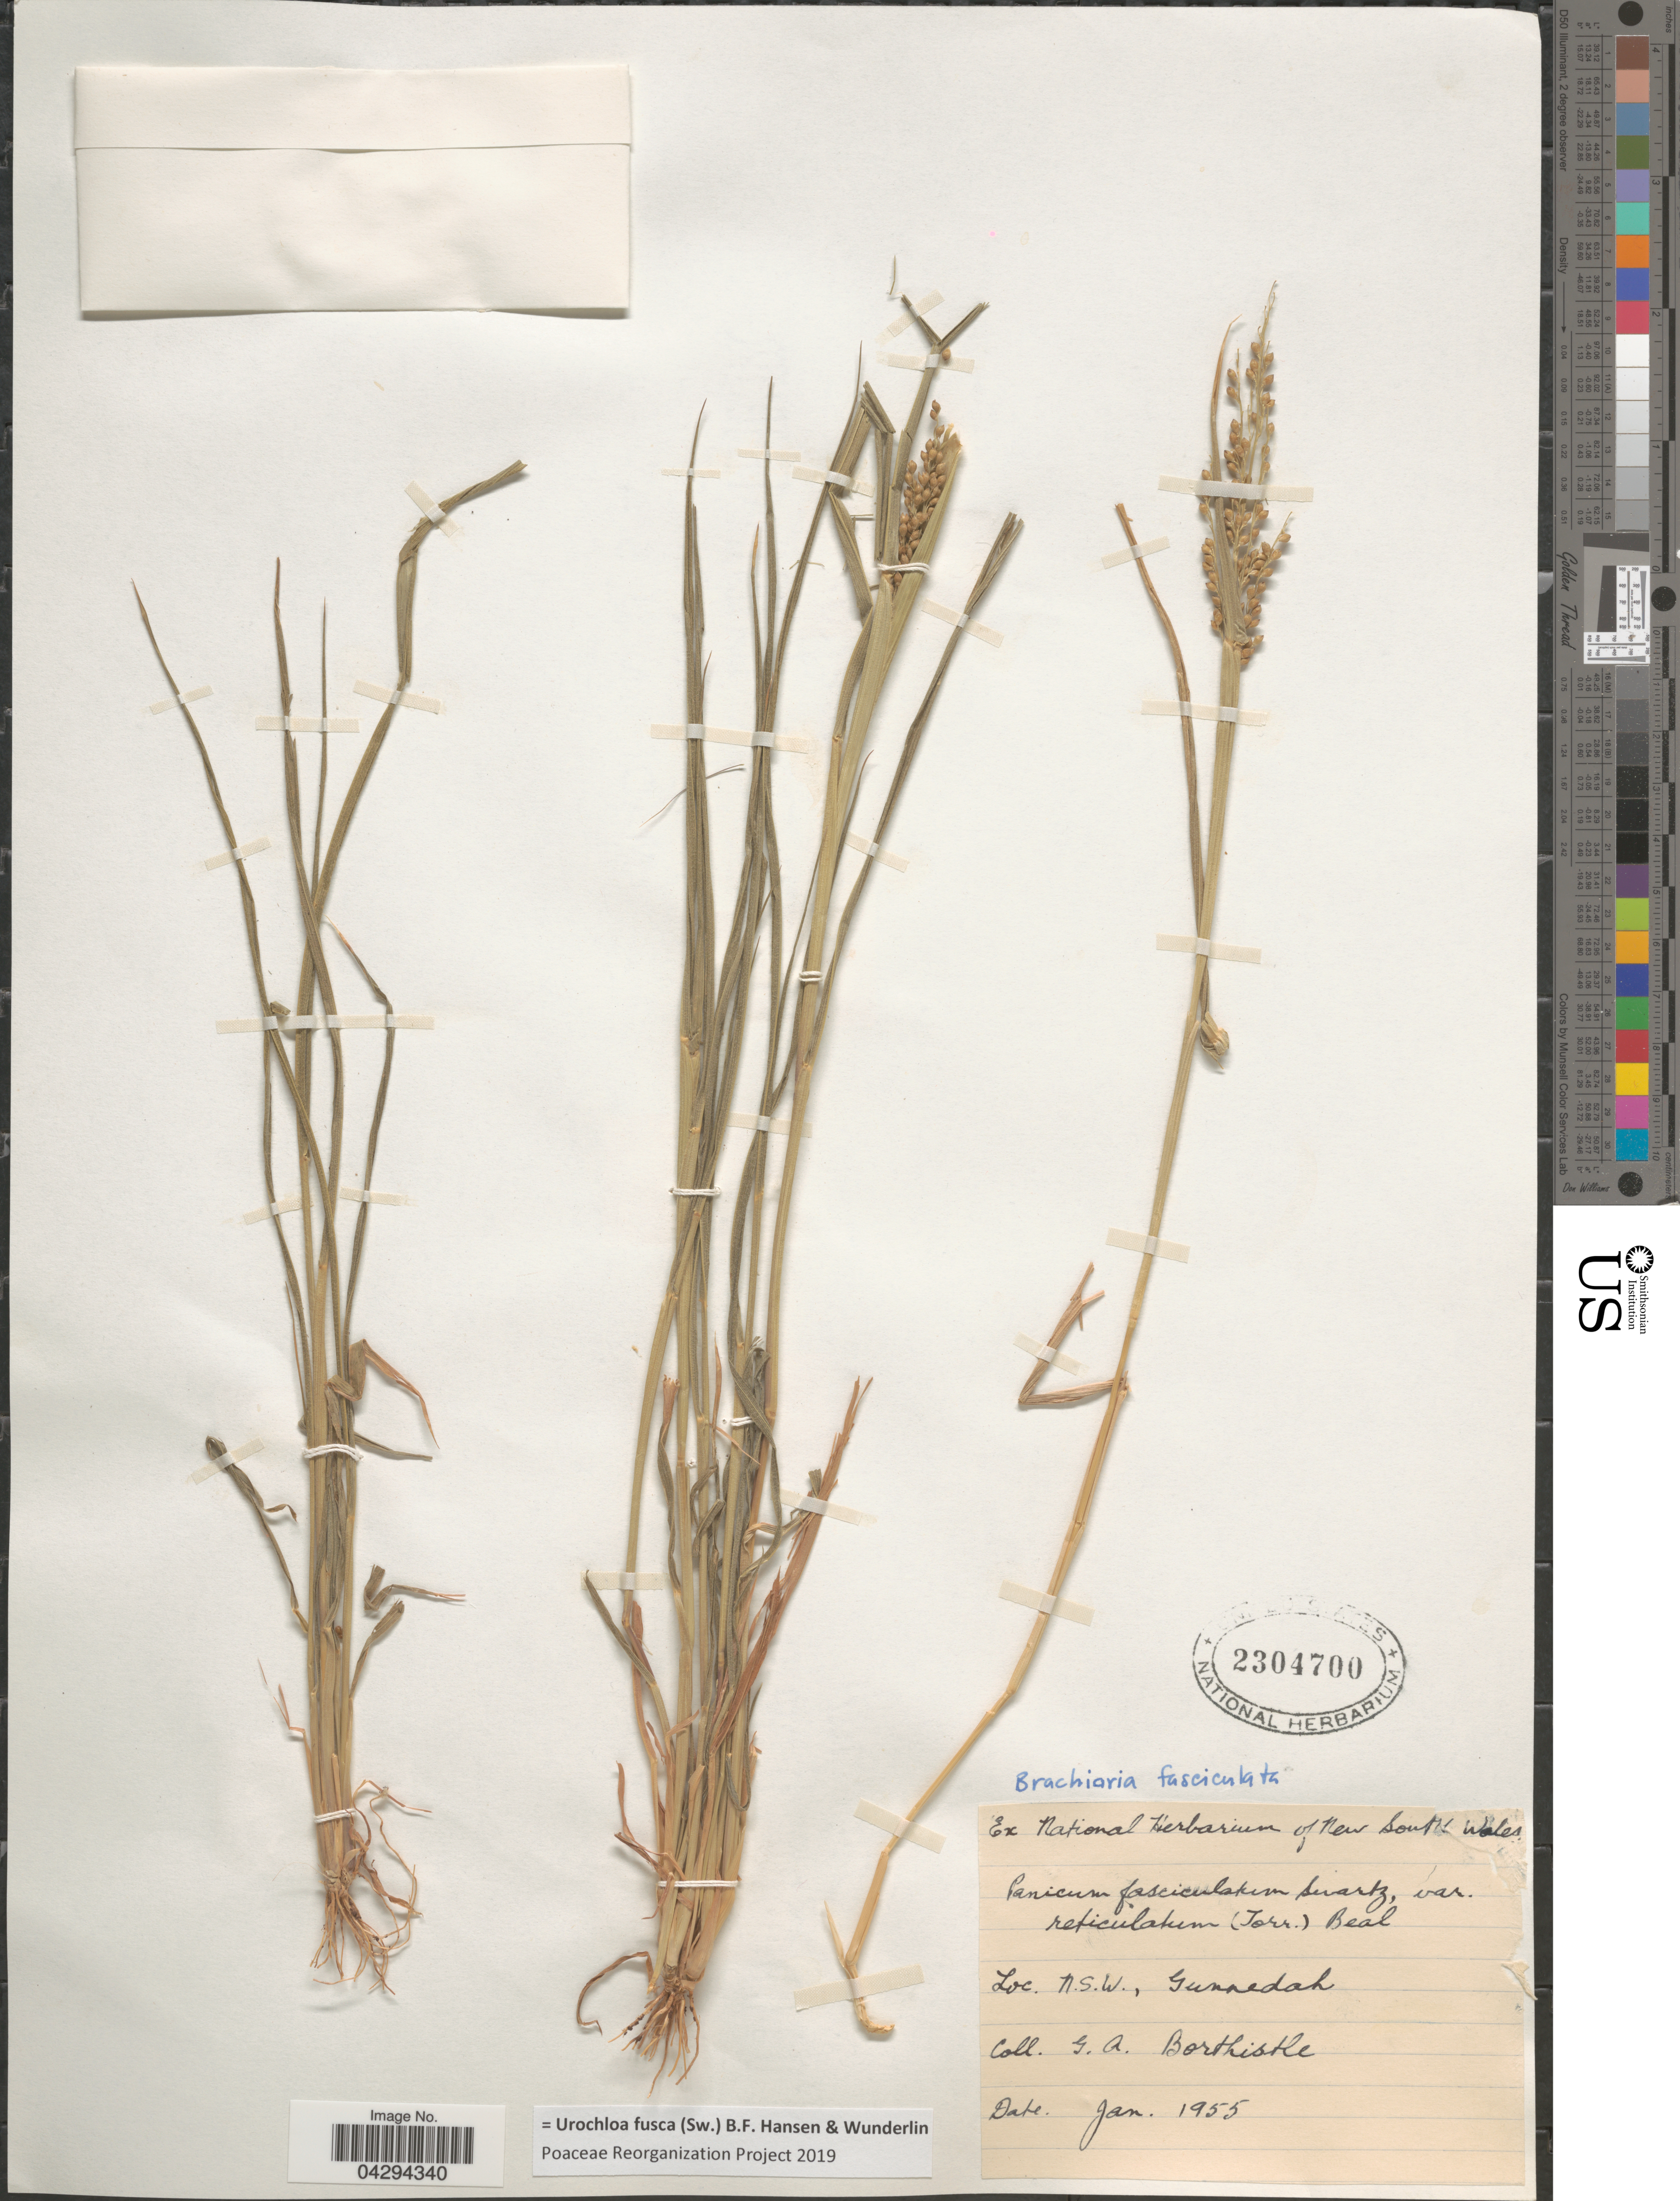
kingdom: Plantae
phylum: Tracheophyta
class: Liliopsida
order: Poales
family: Poaceae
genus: Urochloa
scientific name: Urochloa fusca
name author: (Sw.) B.F. Hansen & Wunderlin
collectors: G. Borthistle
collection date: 1955-01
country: Australia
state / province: New South Wales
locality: Gunnedah.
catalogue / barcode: US 2304700